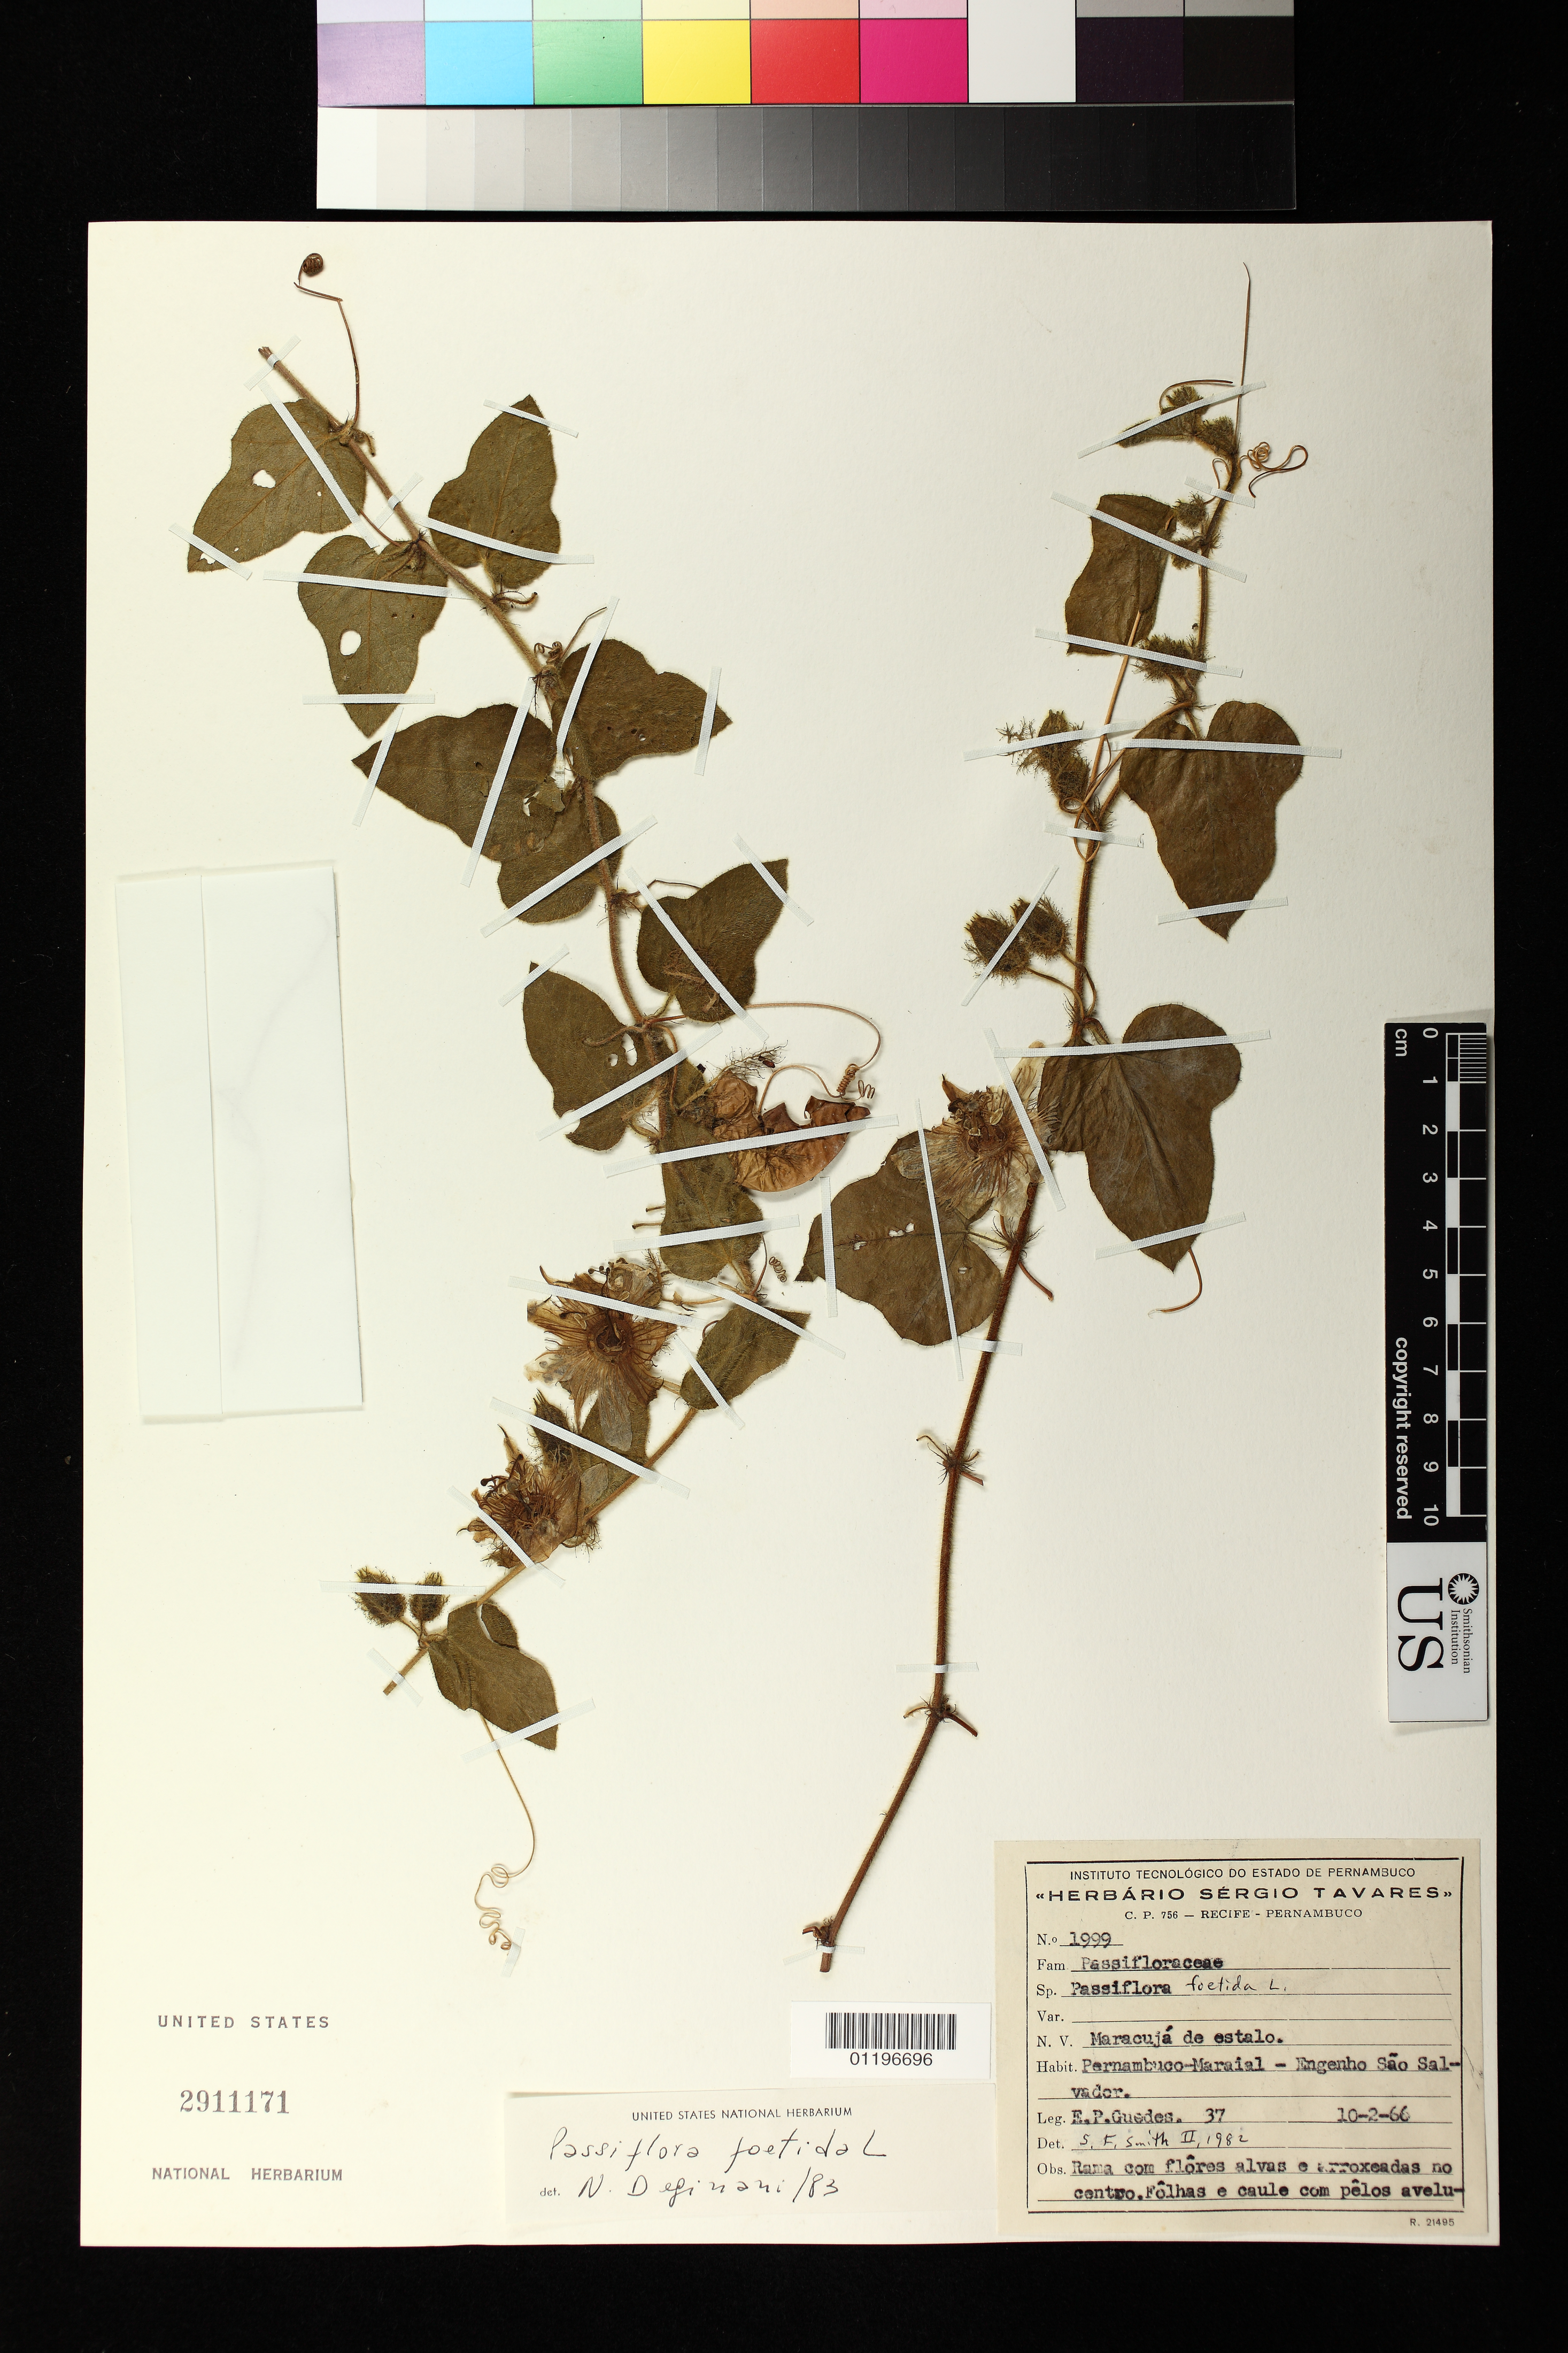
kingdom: Plantae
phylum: Tracheophyta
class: Magnoliopsida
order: Malpighiales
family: Passifloraceae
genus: Passiflora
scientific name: Passiflora foetida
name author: L.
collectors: E. P. Guedes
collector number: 1999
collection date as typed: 02 Oct 1966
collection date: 1966-10-02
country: Brazil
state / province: Pernambuco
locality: Recife, Pernambuco: Pernambuco-Maraial - Engenho São Salvador.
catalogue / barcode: US 2911171